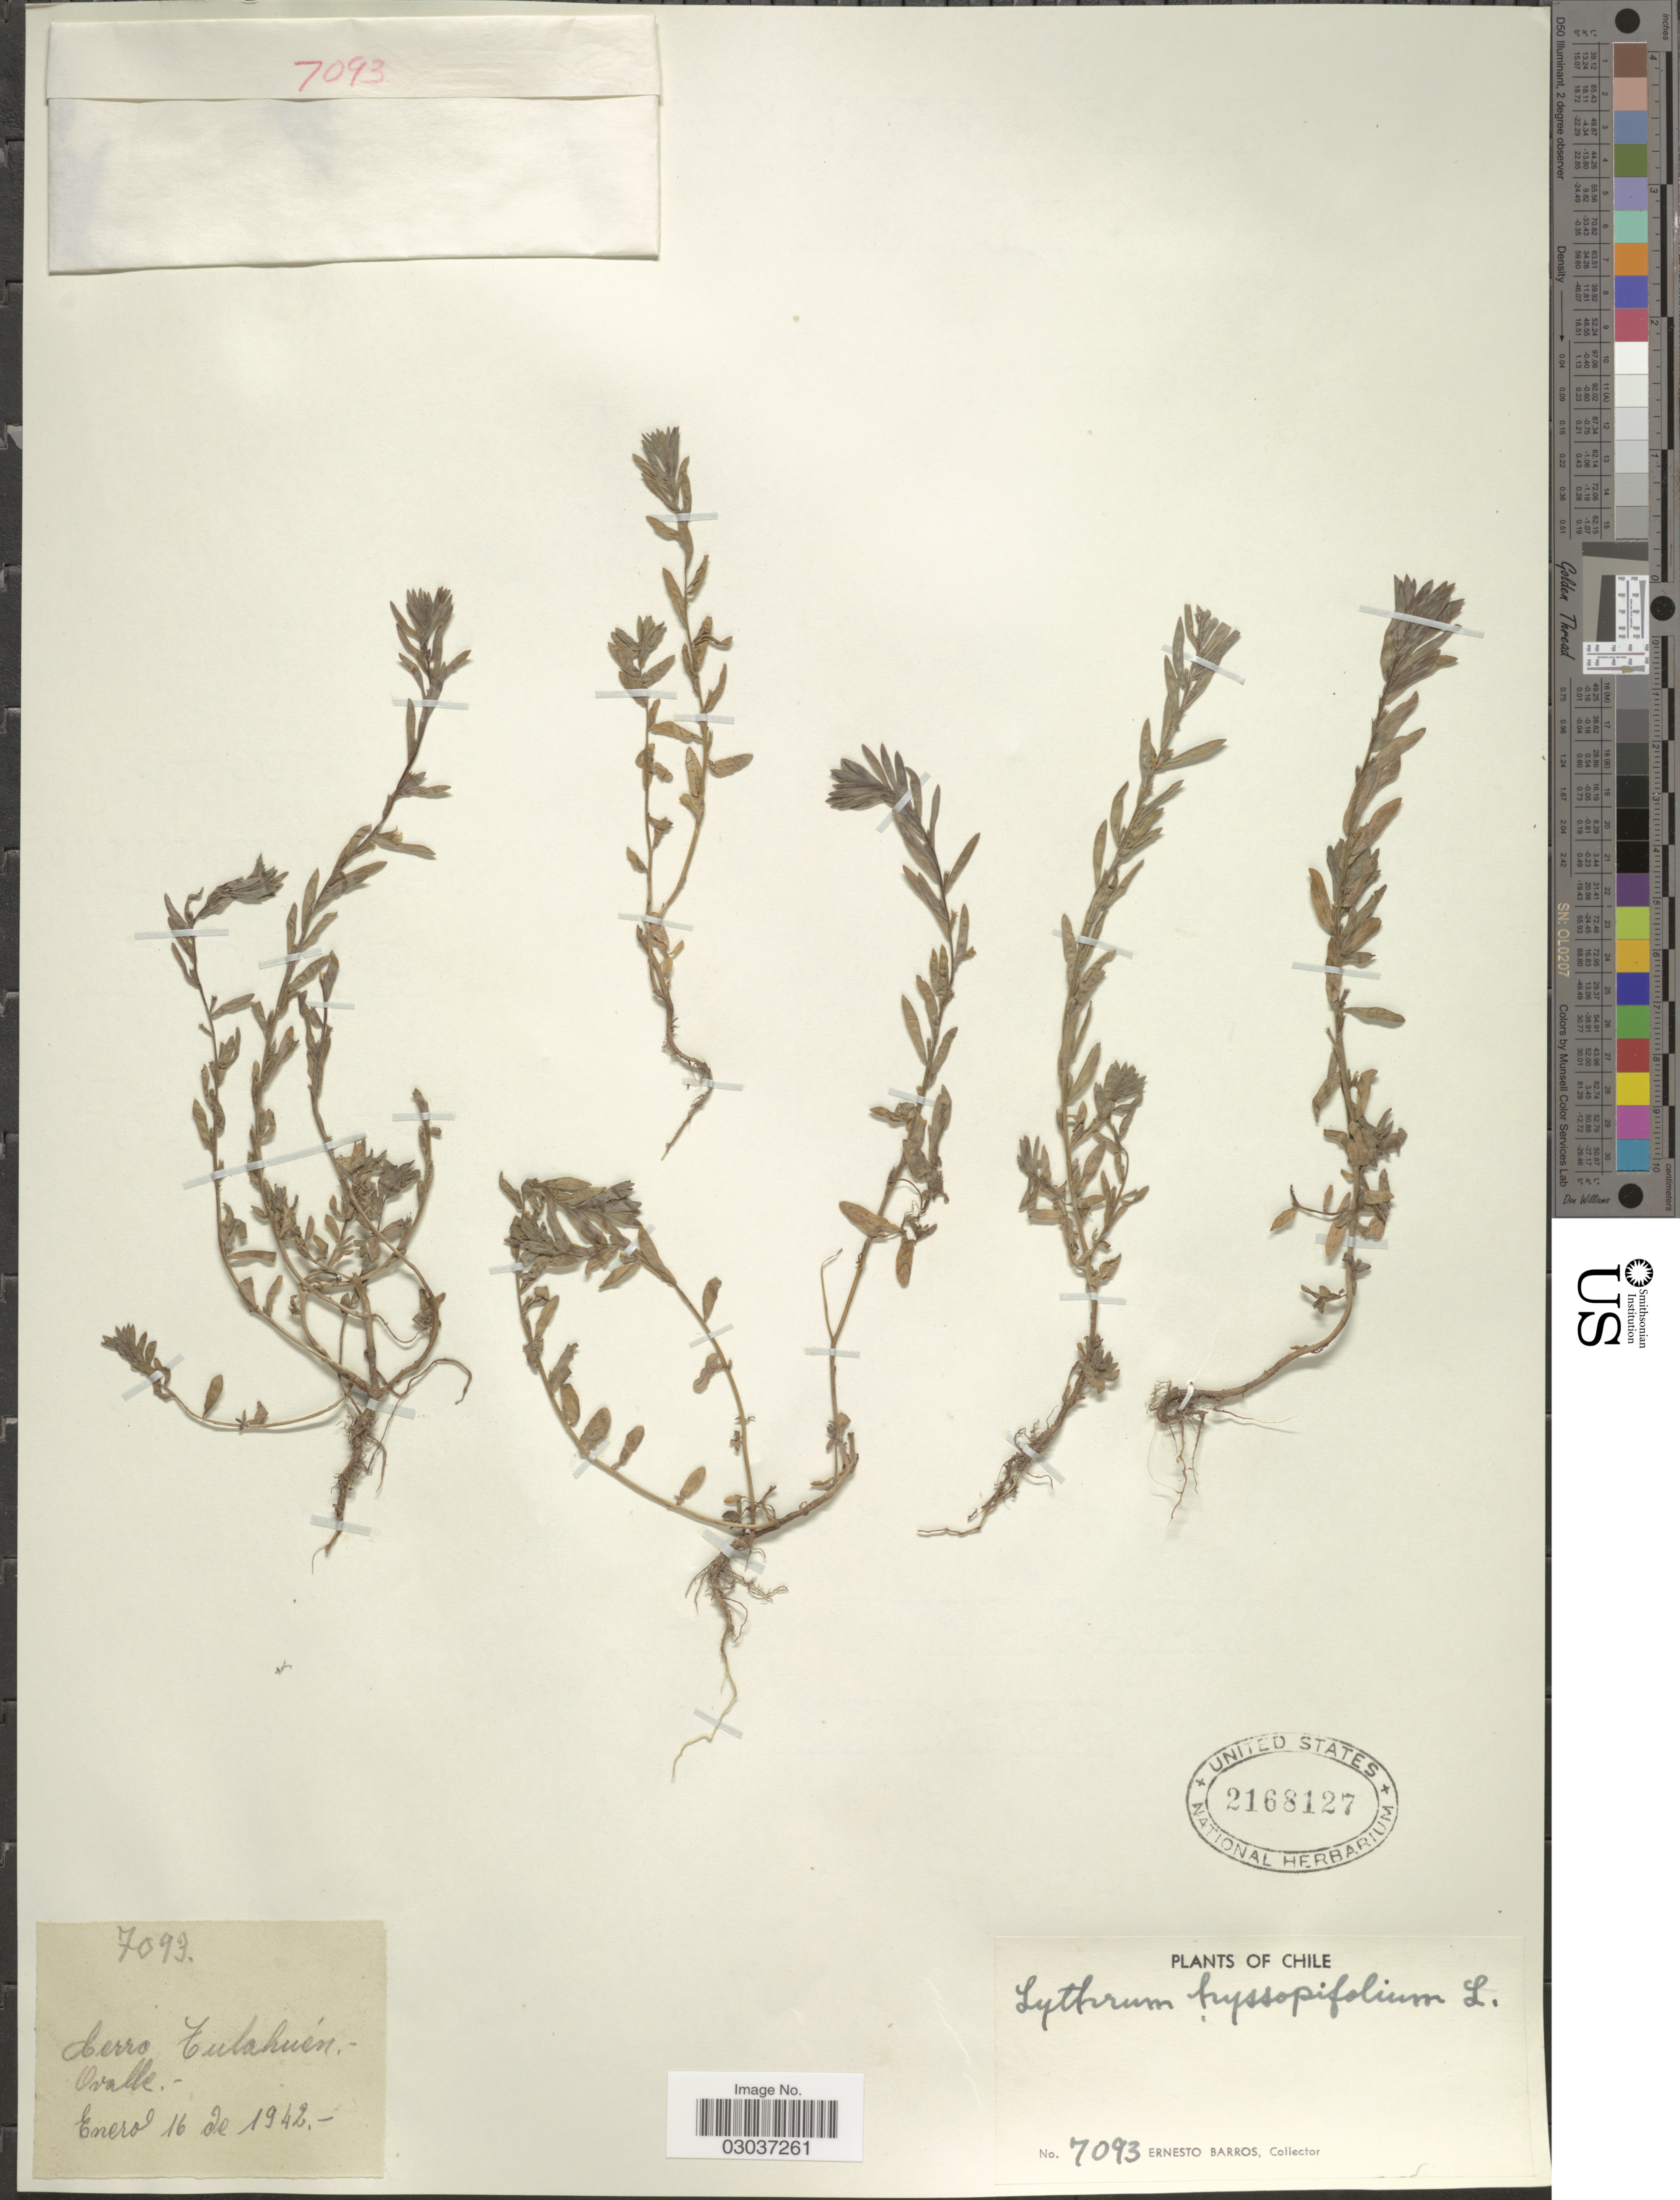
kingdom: Plantae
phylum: Tracheophyta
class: Magnoliopsida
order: Myrtales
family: Lythraceae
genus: Lythrum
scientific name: Lythrum hyssopifolia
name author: L.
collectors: E. Barros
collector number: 7093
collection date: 1942-01-16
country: Chile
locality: Cerro Tulahuén, Ovalle.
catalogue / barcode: US 2168127